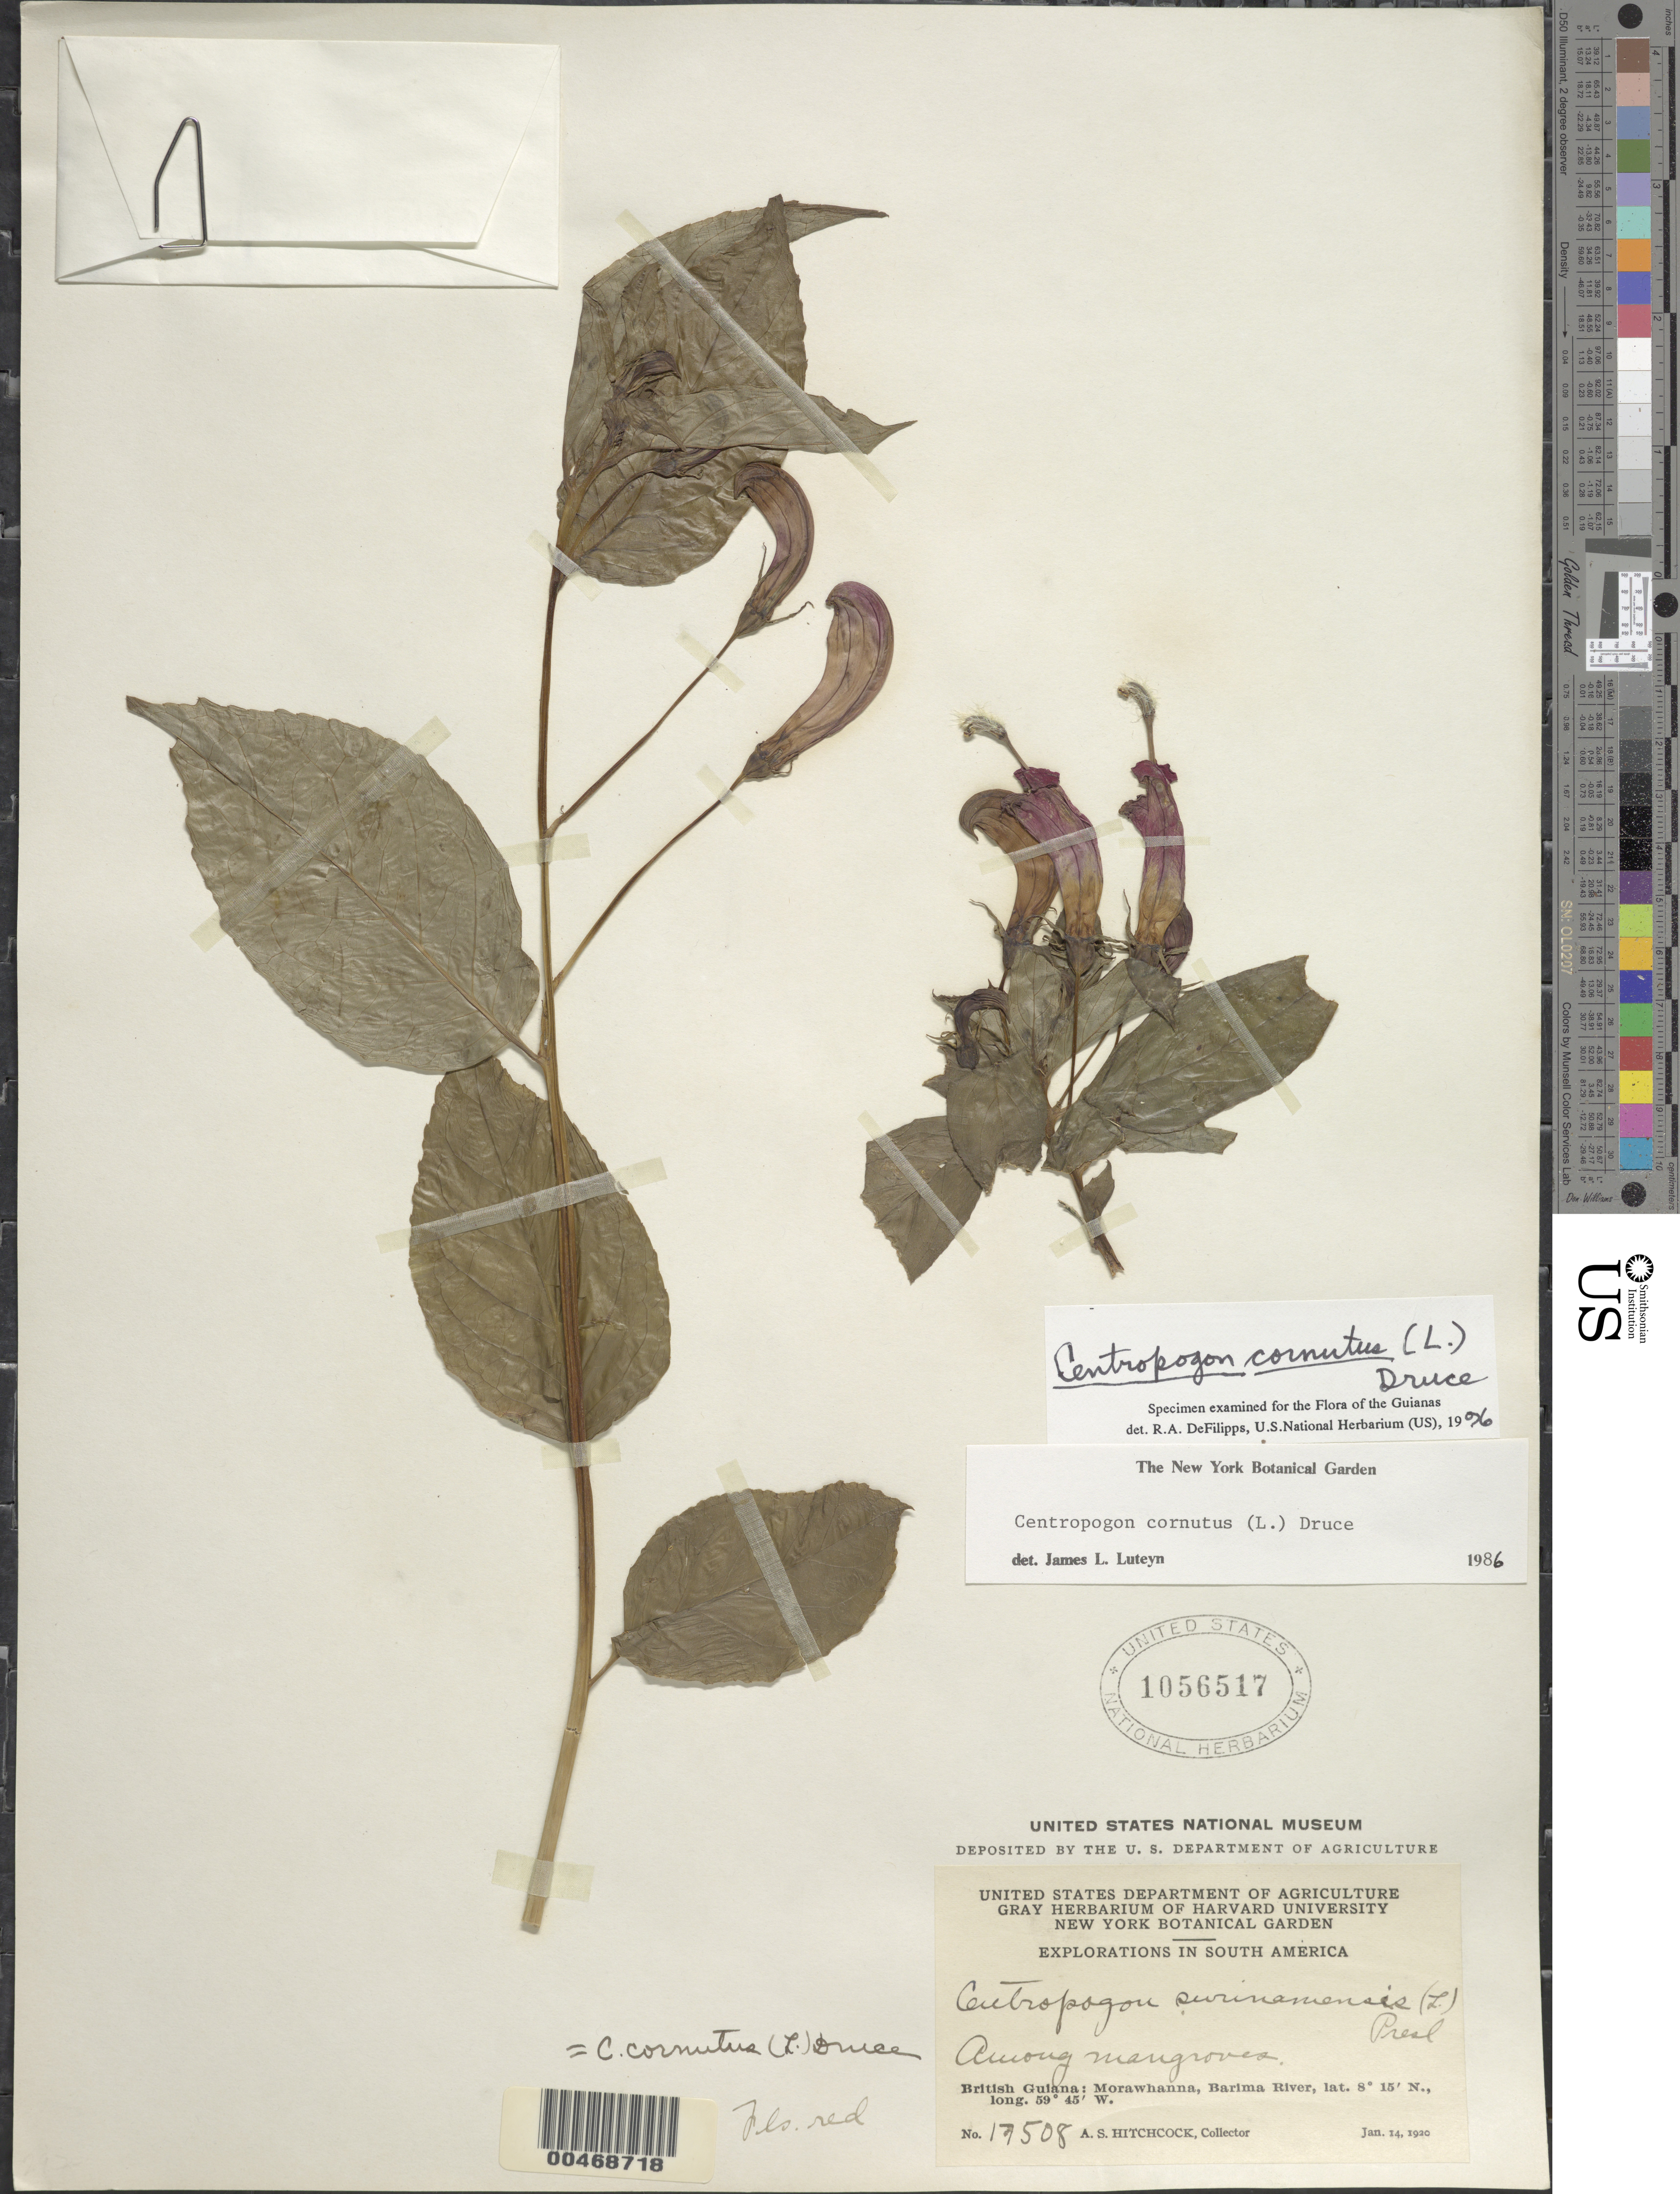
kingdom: Plantae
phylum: Tracheophyta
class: Magnoliopsida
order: Asterales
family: Campanulaceae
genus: Centropogon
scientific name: Centropogon cornutus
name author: (L.) Druce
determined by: DeFilipps, R. A.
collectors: A. S. Hitchcock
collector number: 17508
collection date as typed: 14-Jan-20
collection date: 1920-01-14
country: Guyana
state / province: Barima-Waini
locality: Morawhanna, vic., Barima R.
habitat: Among mangroves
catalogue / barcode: US 1056517